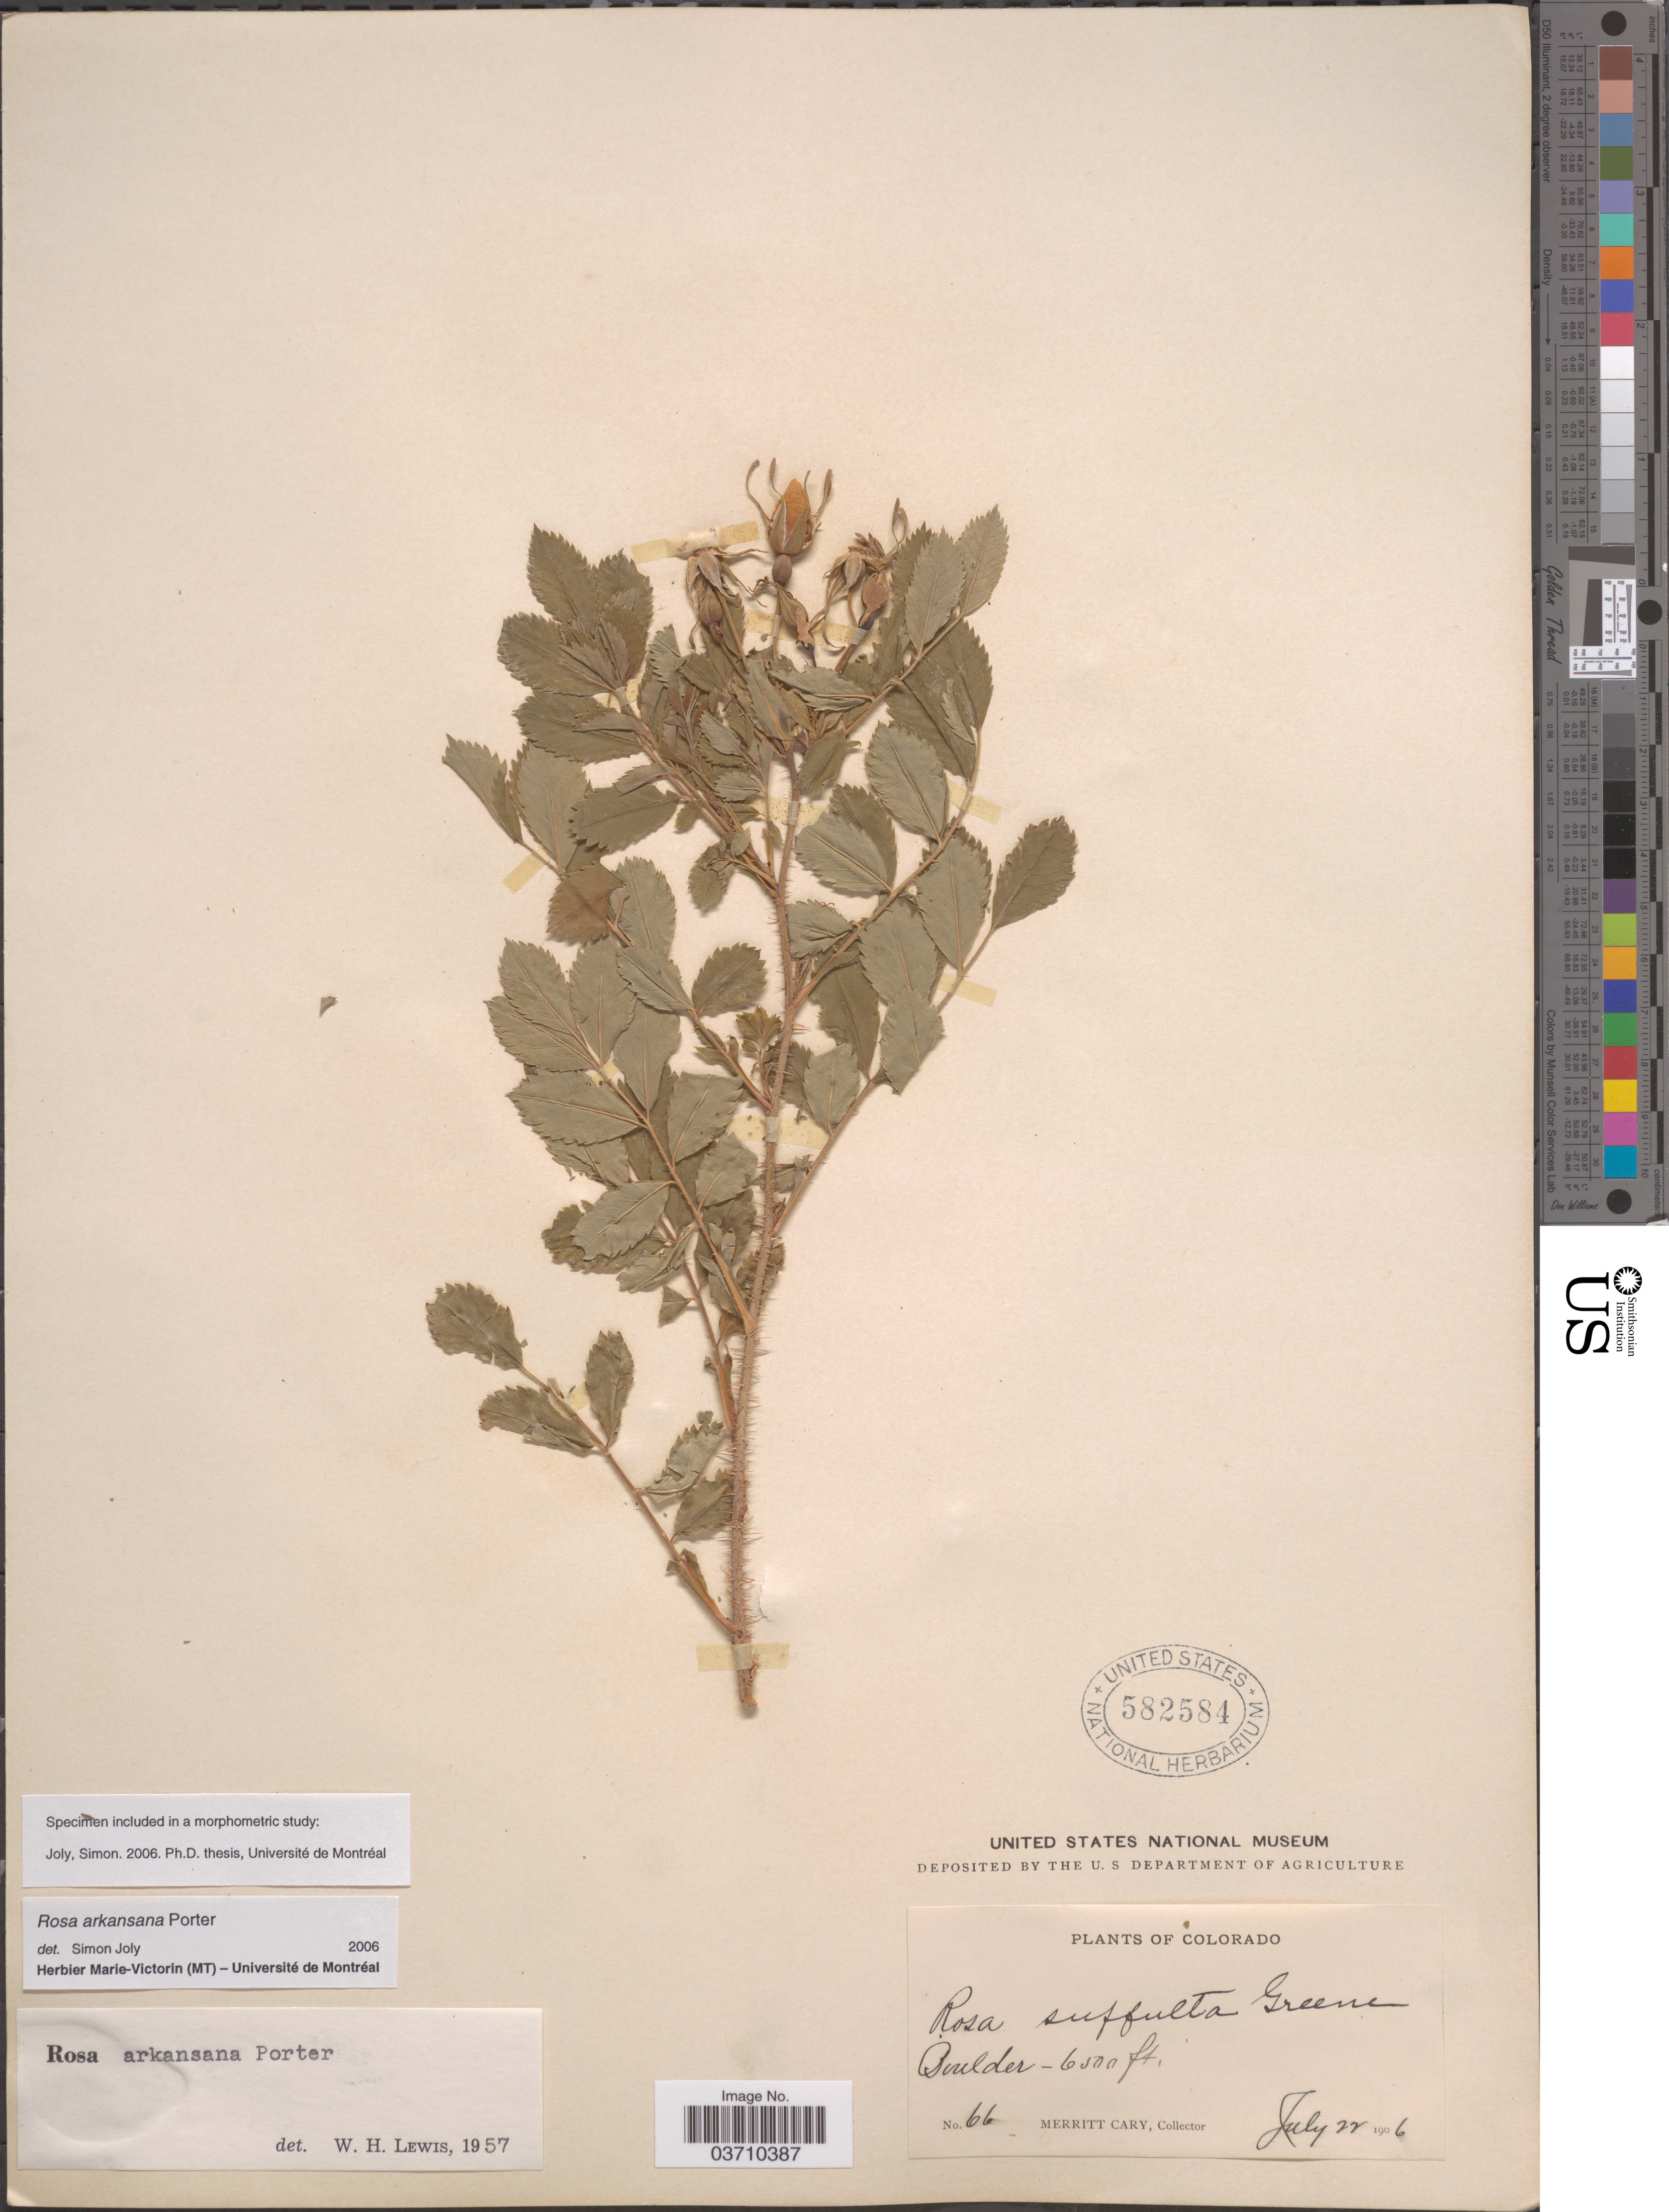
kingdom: Plantae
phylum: Tracheophyta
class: Magnoliopsida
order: Rosales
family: Rosaceae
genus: Rosa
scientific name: Rosa arkansana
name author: Porter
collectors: M. Cary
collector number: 66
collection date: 1906-07-22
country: United States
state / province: Colorado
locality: Boulder.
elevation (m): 1981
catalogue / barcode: US 582584